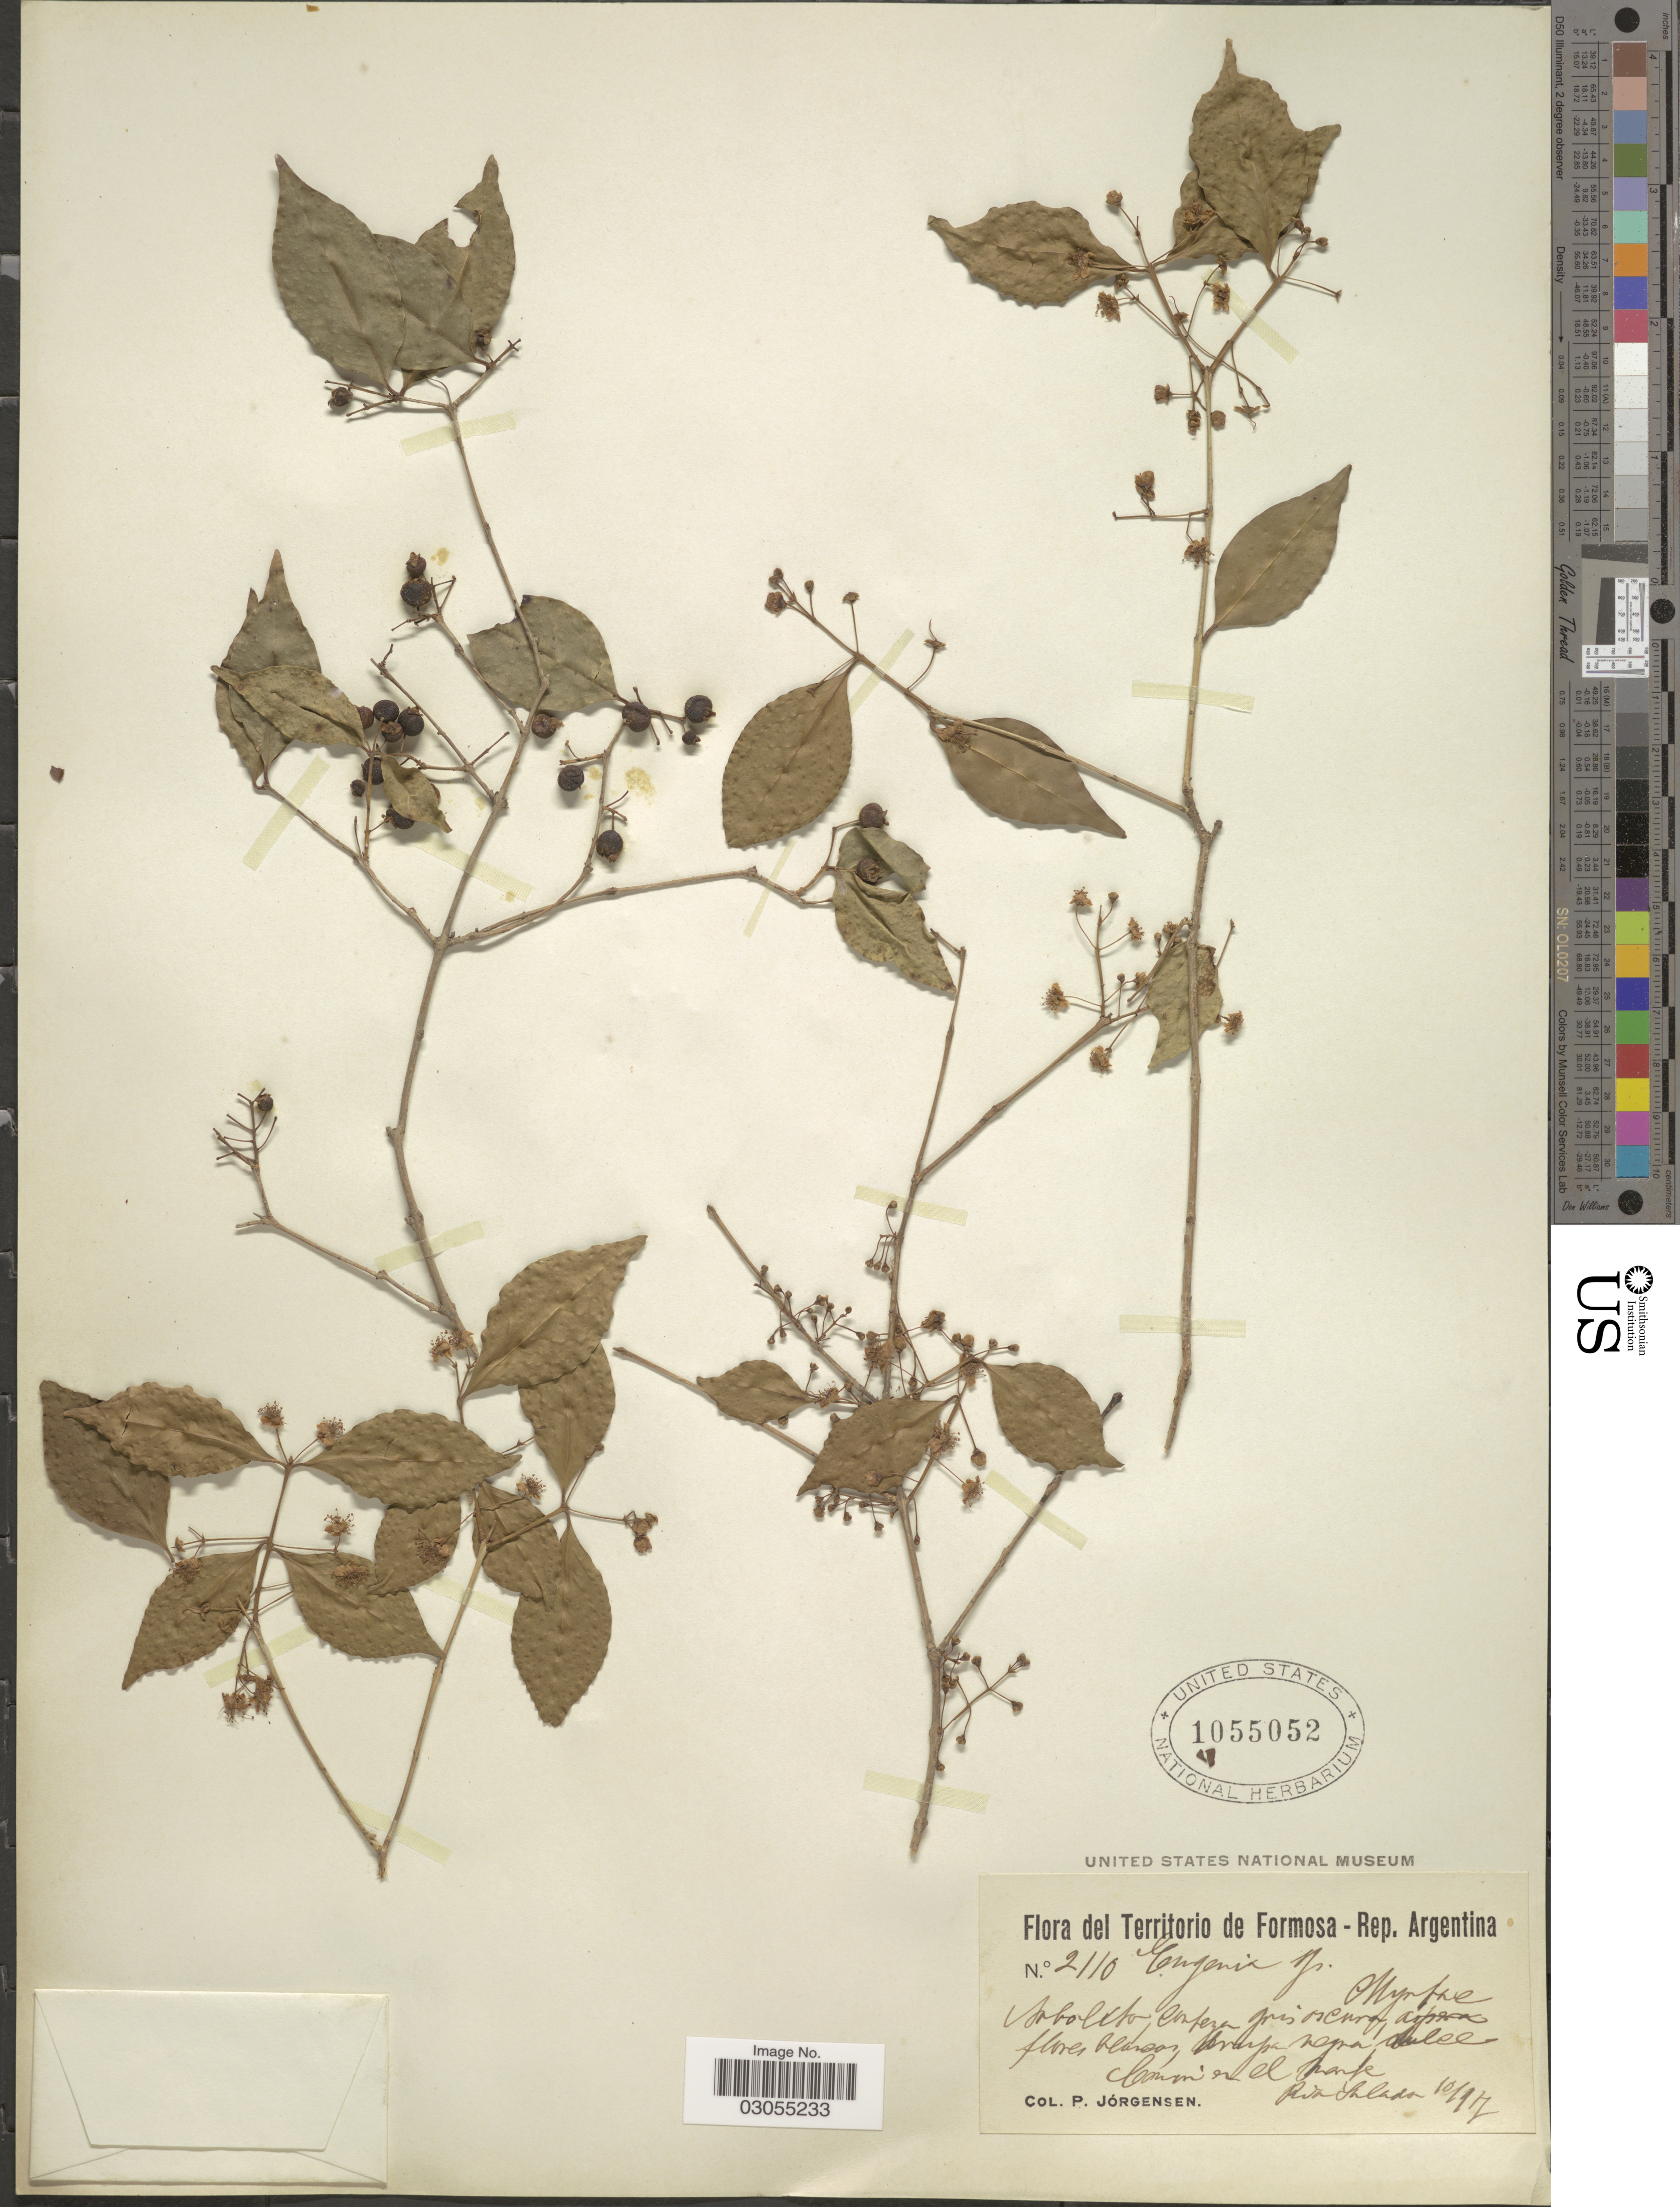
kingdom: Plantae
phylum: Tracheophyta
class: Magnoliopsida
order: Myrtales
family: Myrtaceae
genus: Eugenia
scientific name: Eugenia sp.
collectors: P. Jörgensen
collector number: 2110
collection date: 1917-10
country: Argentina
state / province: Formosa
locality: Territorio de Formosa - Rep. Argentina. Común en el monte Rio Salado,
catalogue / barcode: US 1055052